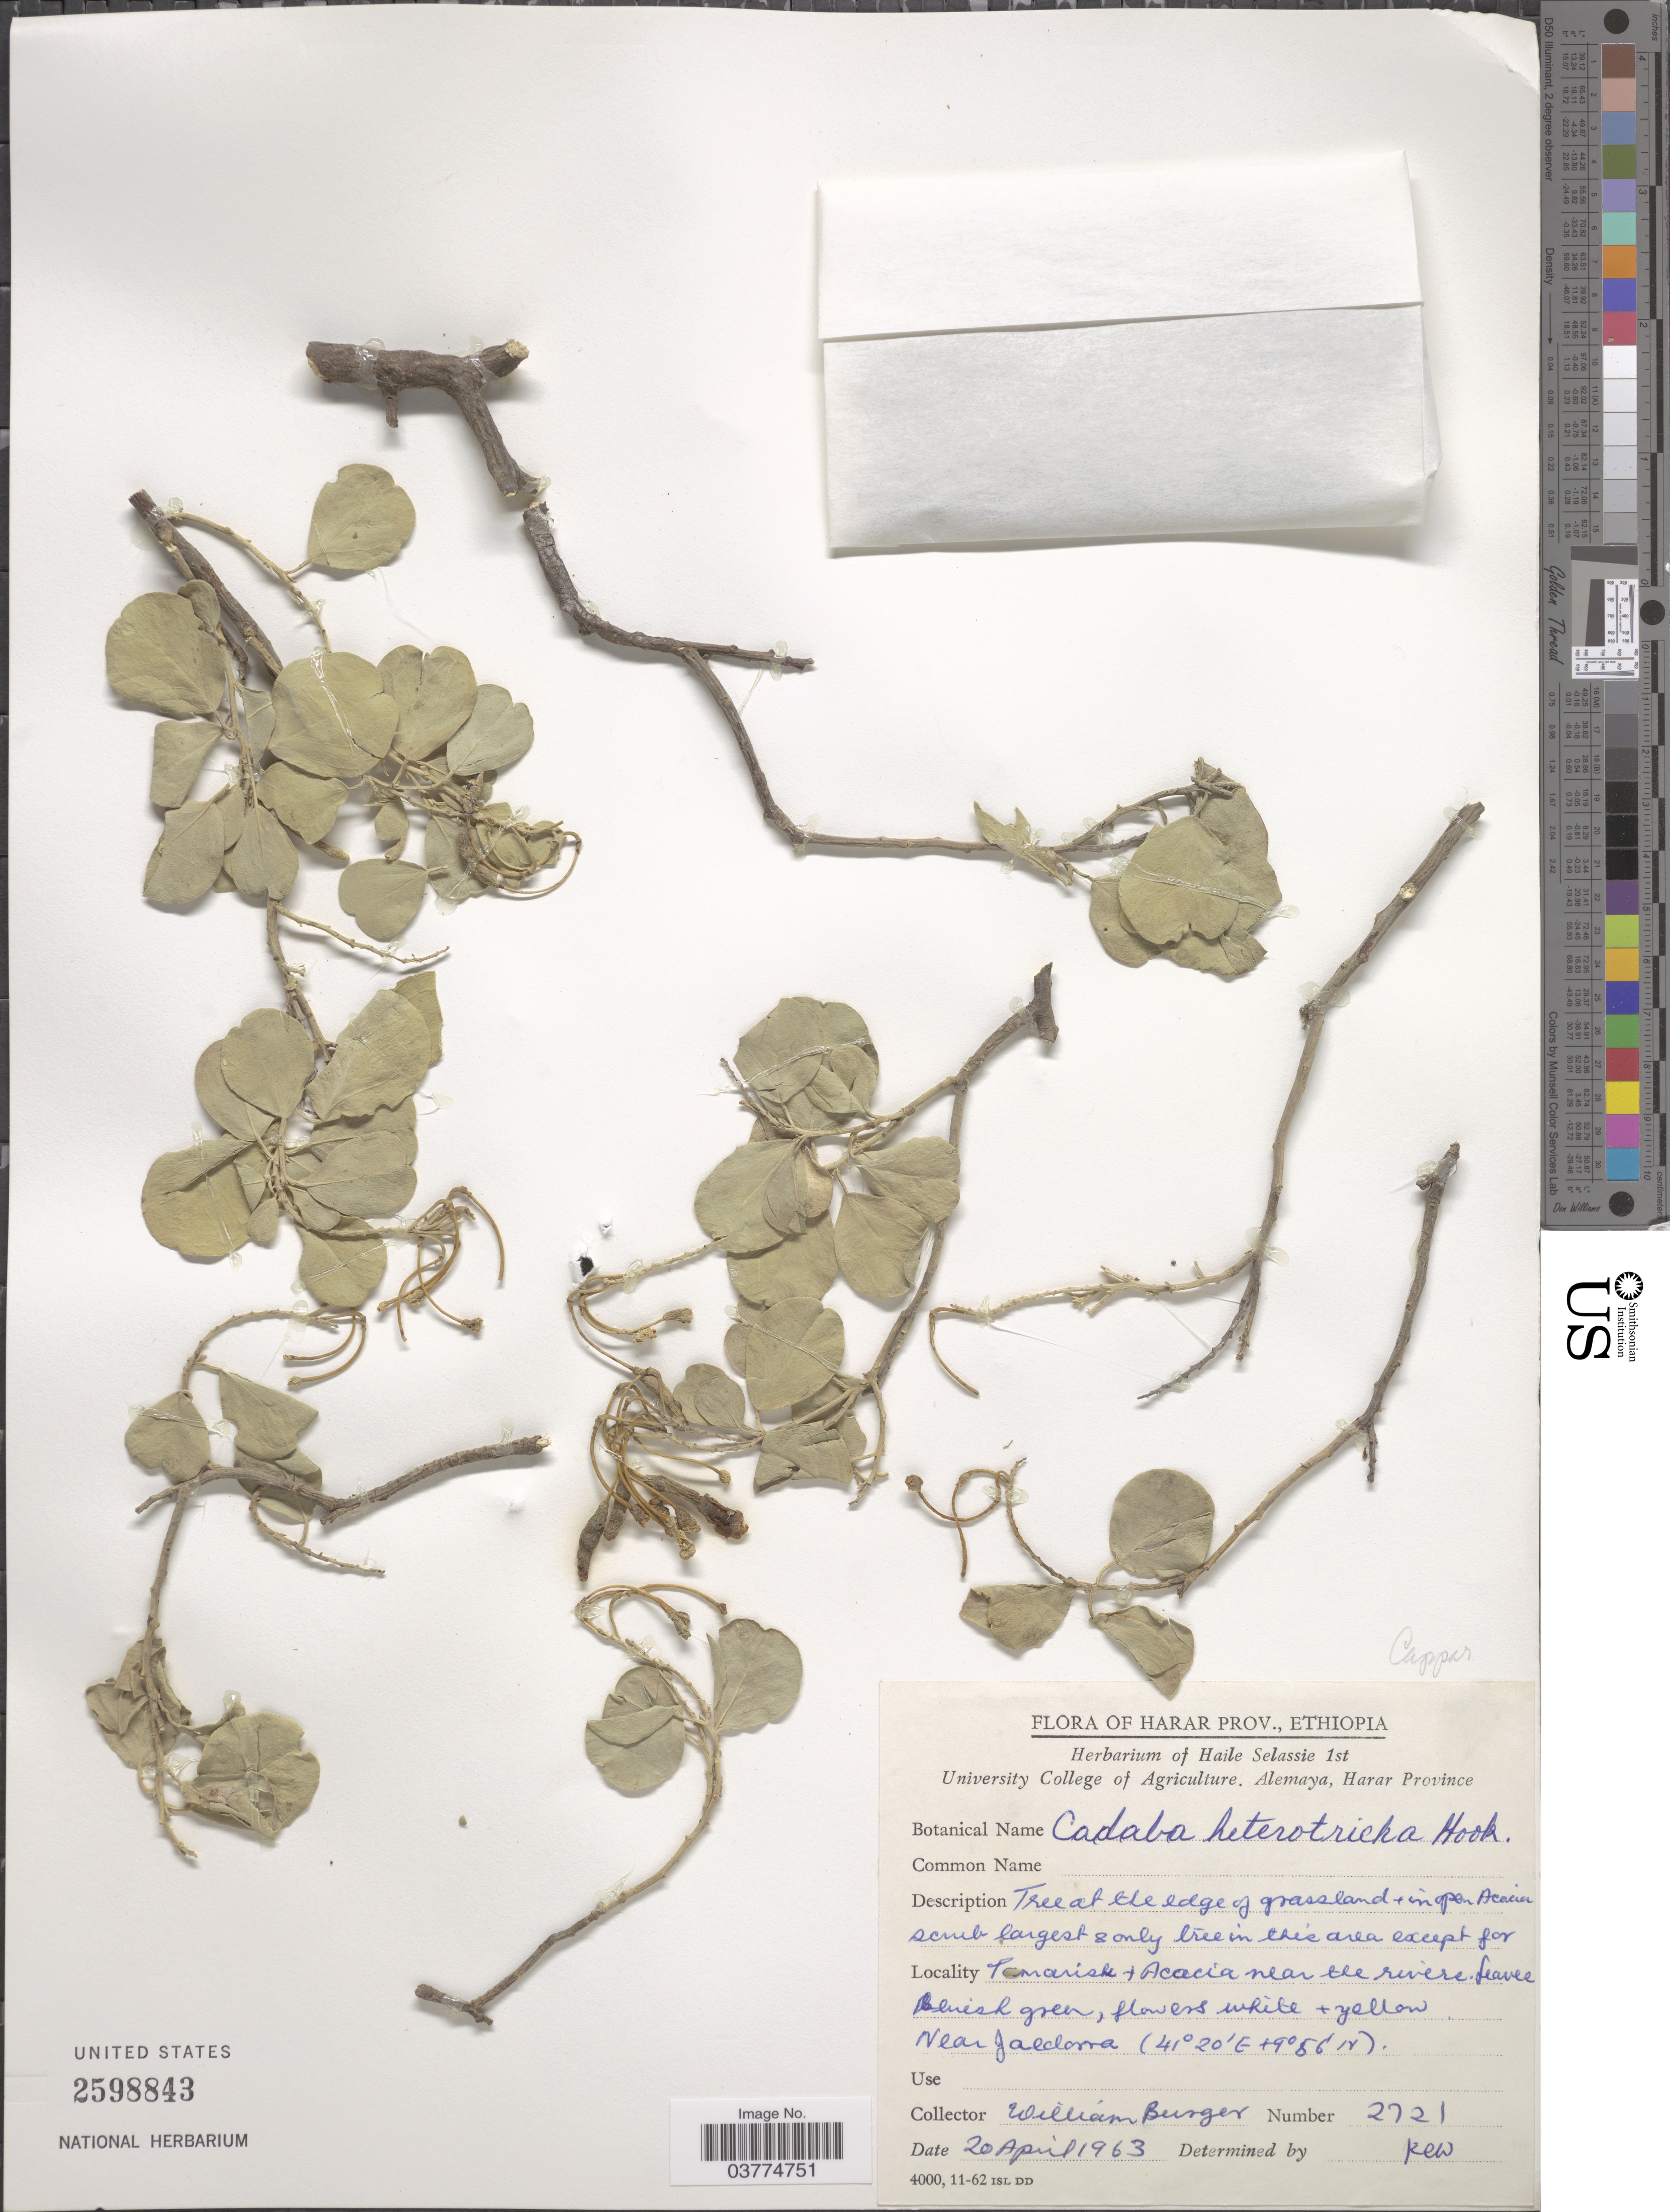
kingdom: Plantae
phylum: Tracheophyta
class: Magnoliopsida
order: Brassicales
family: Capparaceae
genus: Cadaba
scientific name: Cadaba heterotricha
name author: Stocks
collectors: W. Burger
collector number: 2721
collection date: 1963-04-20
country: Ethiopia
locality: Harar Prov. Near Jaedorra.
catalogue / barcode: US 2598843